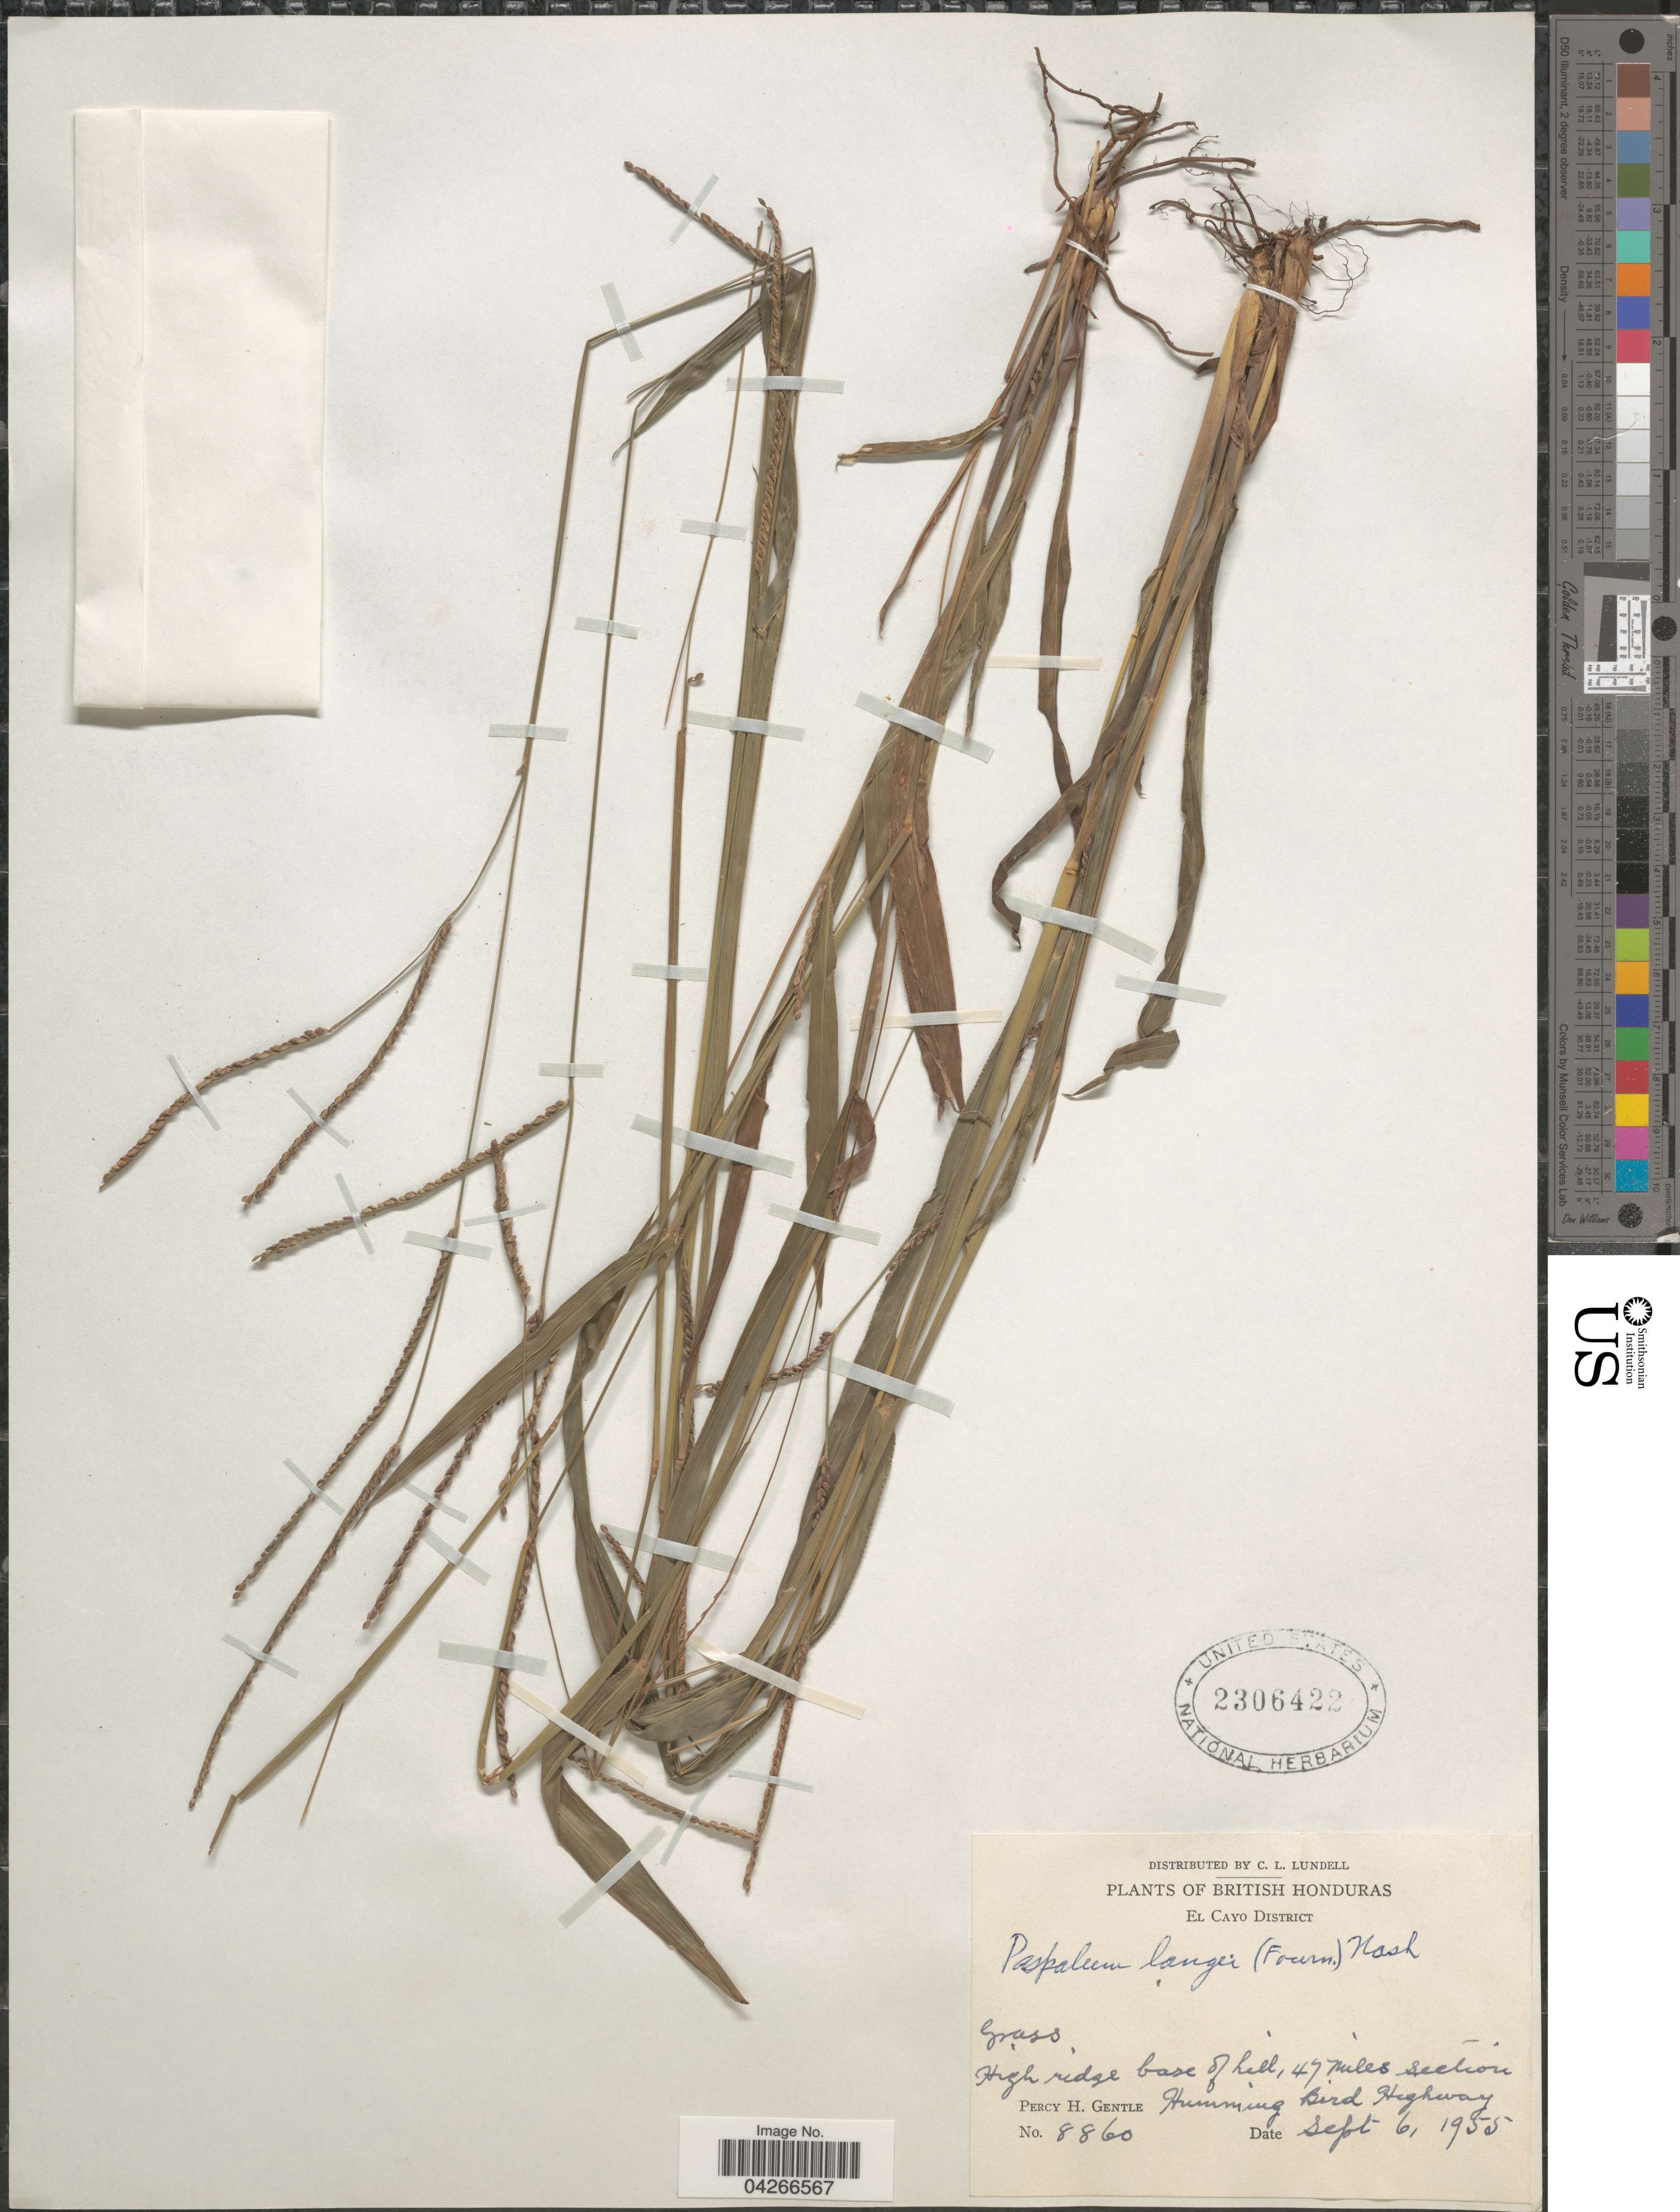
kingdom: Plantae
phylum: Tracheophyta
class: Liliopsida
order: Poales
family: Poaceae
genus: Paspalum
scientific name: Paspalum langei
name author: (E. Fourn.) Nash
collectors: P. H. Gentle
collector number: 8860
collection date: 1955-09-06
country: Belize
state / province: Cayo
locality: British Honduras. El Cayo District. 47 miles section Humming Bird Highway.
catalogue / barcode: US 2306422